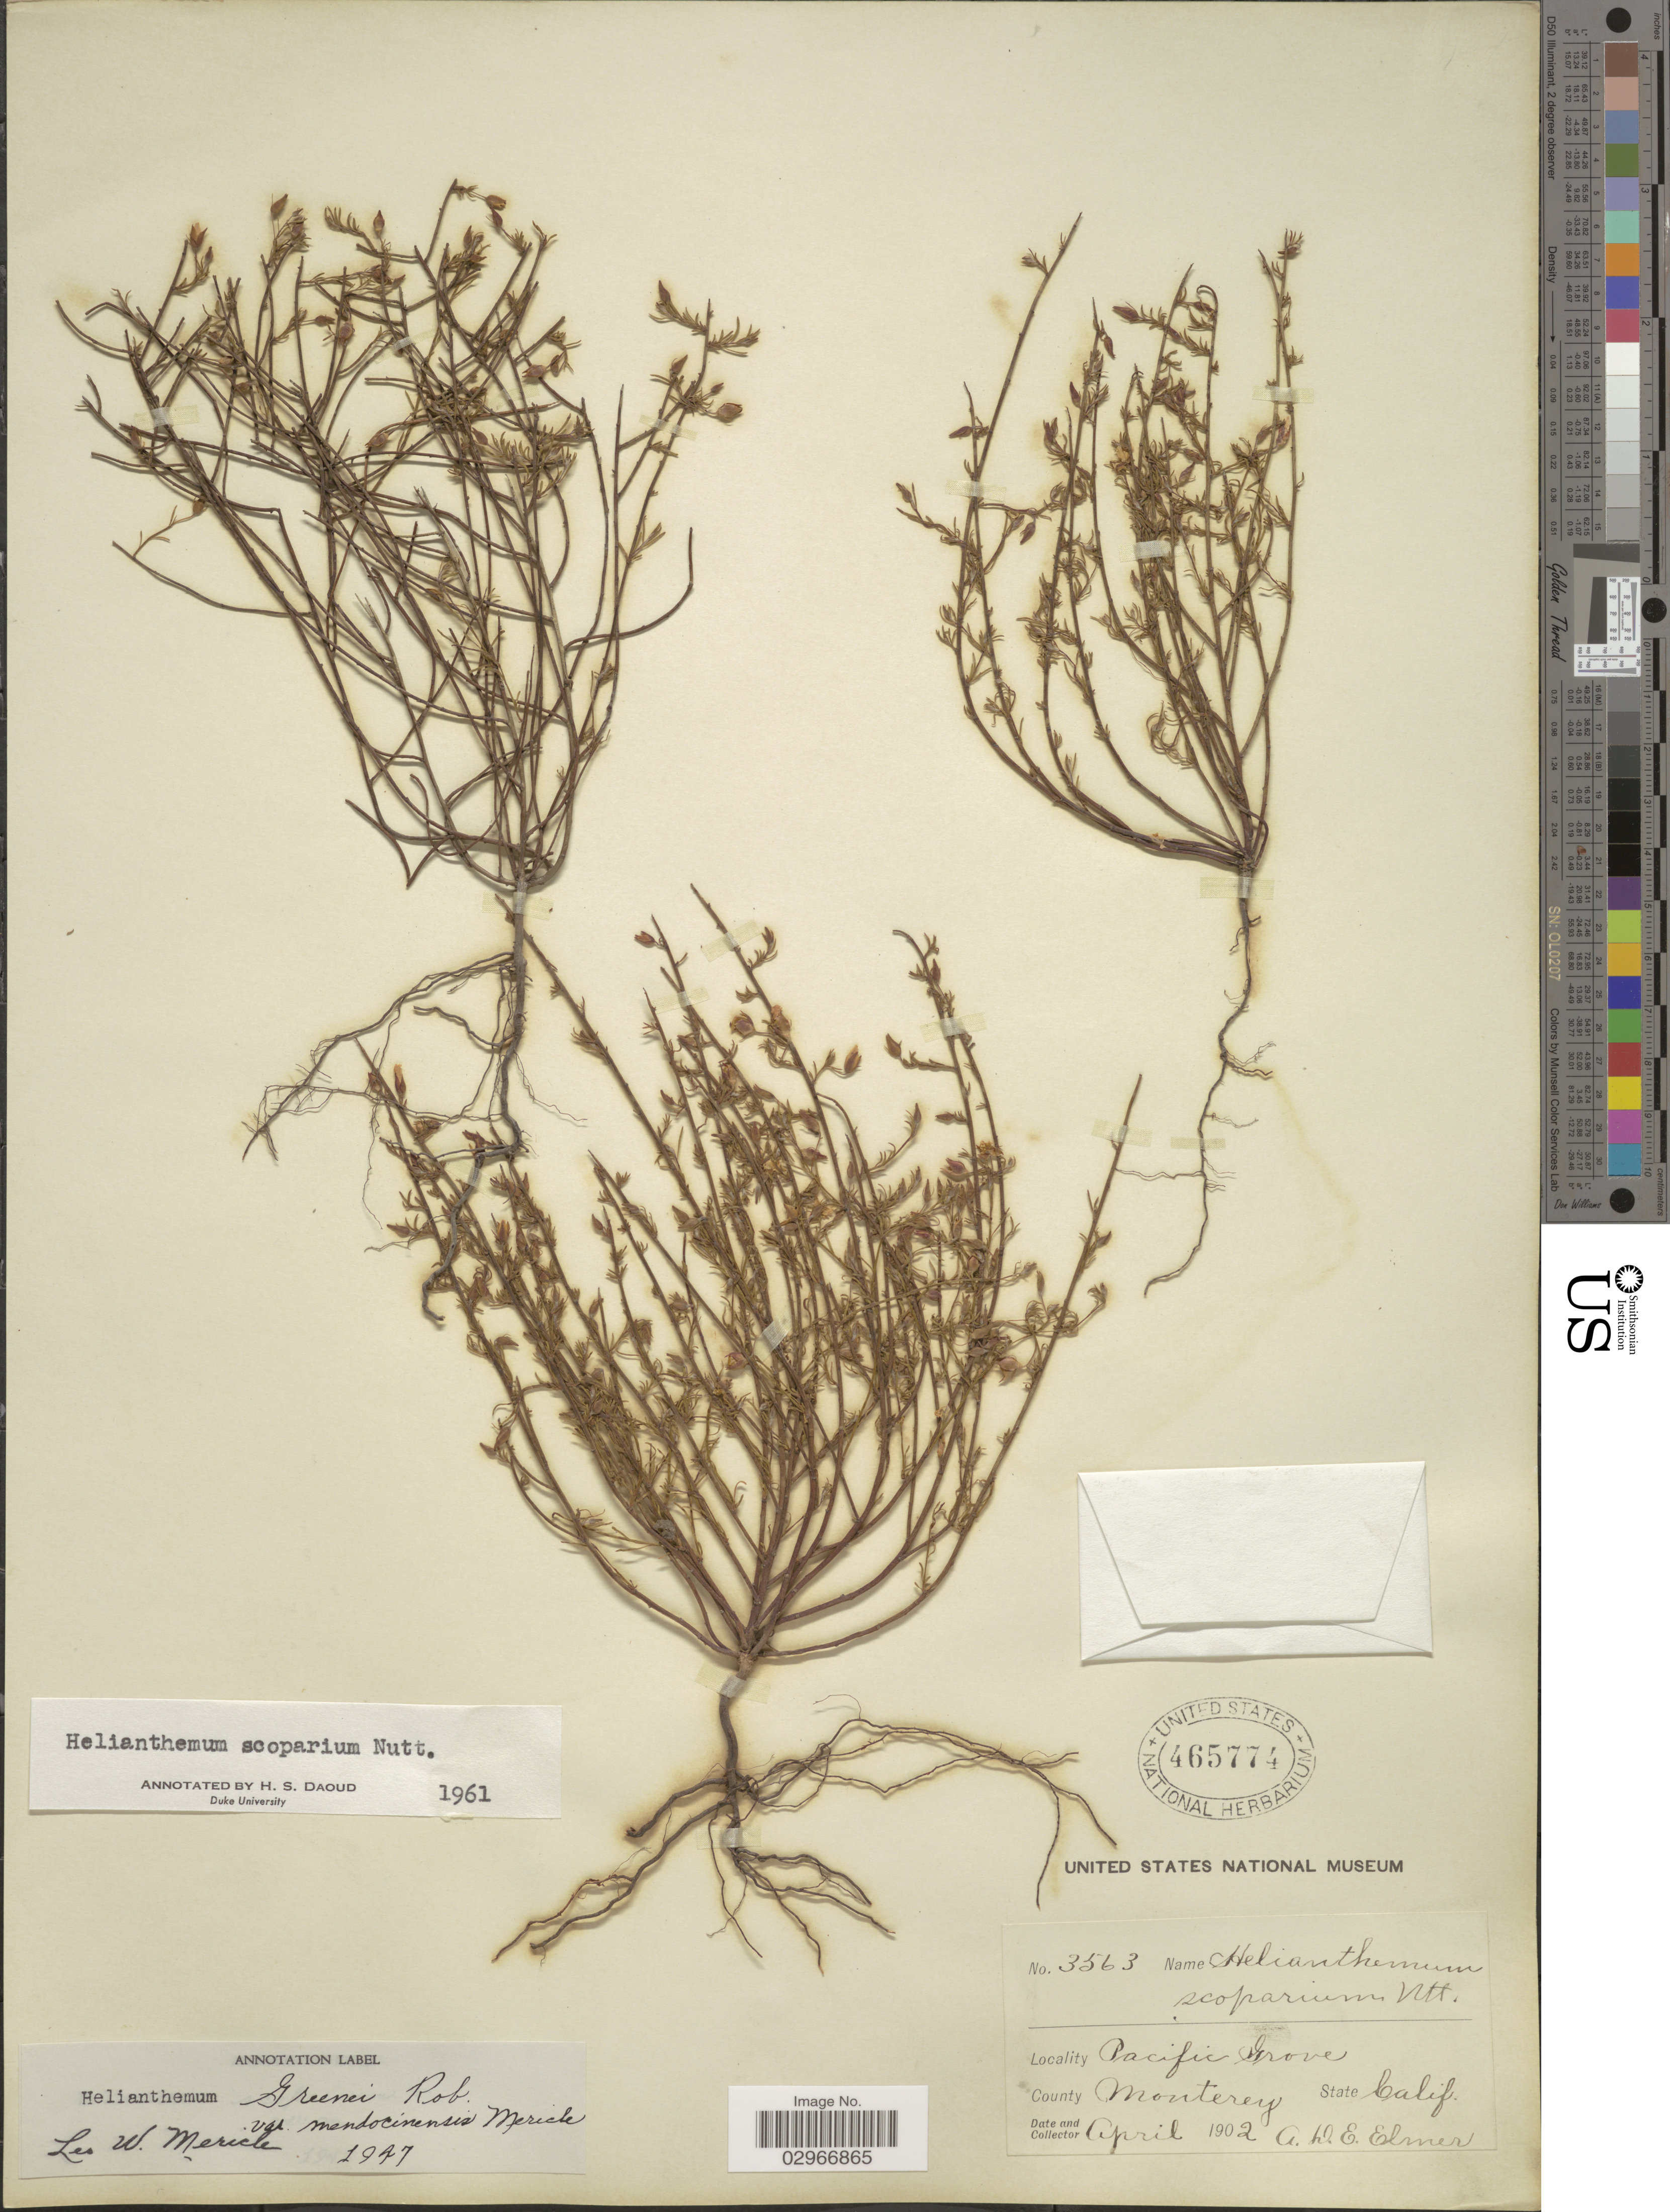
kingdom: Plantae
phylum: Tracheophyta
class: Magnoliopsida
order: Malvales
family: Cistaceae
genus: Helianthemum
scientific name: Helianthemum suffrutescens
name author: B. Schreiber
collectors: A. D. E. Elmer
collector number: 3563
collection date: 1902-04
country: United States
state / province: California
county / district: Monterey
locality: Pacific Grove, County Monterey.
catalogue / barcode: US 465774